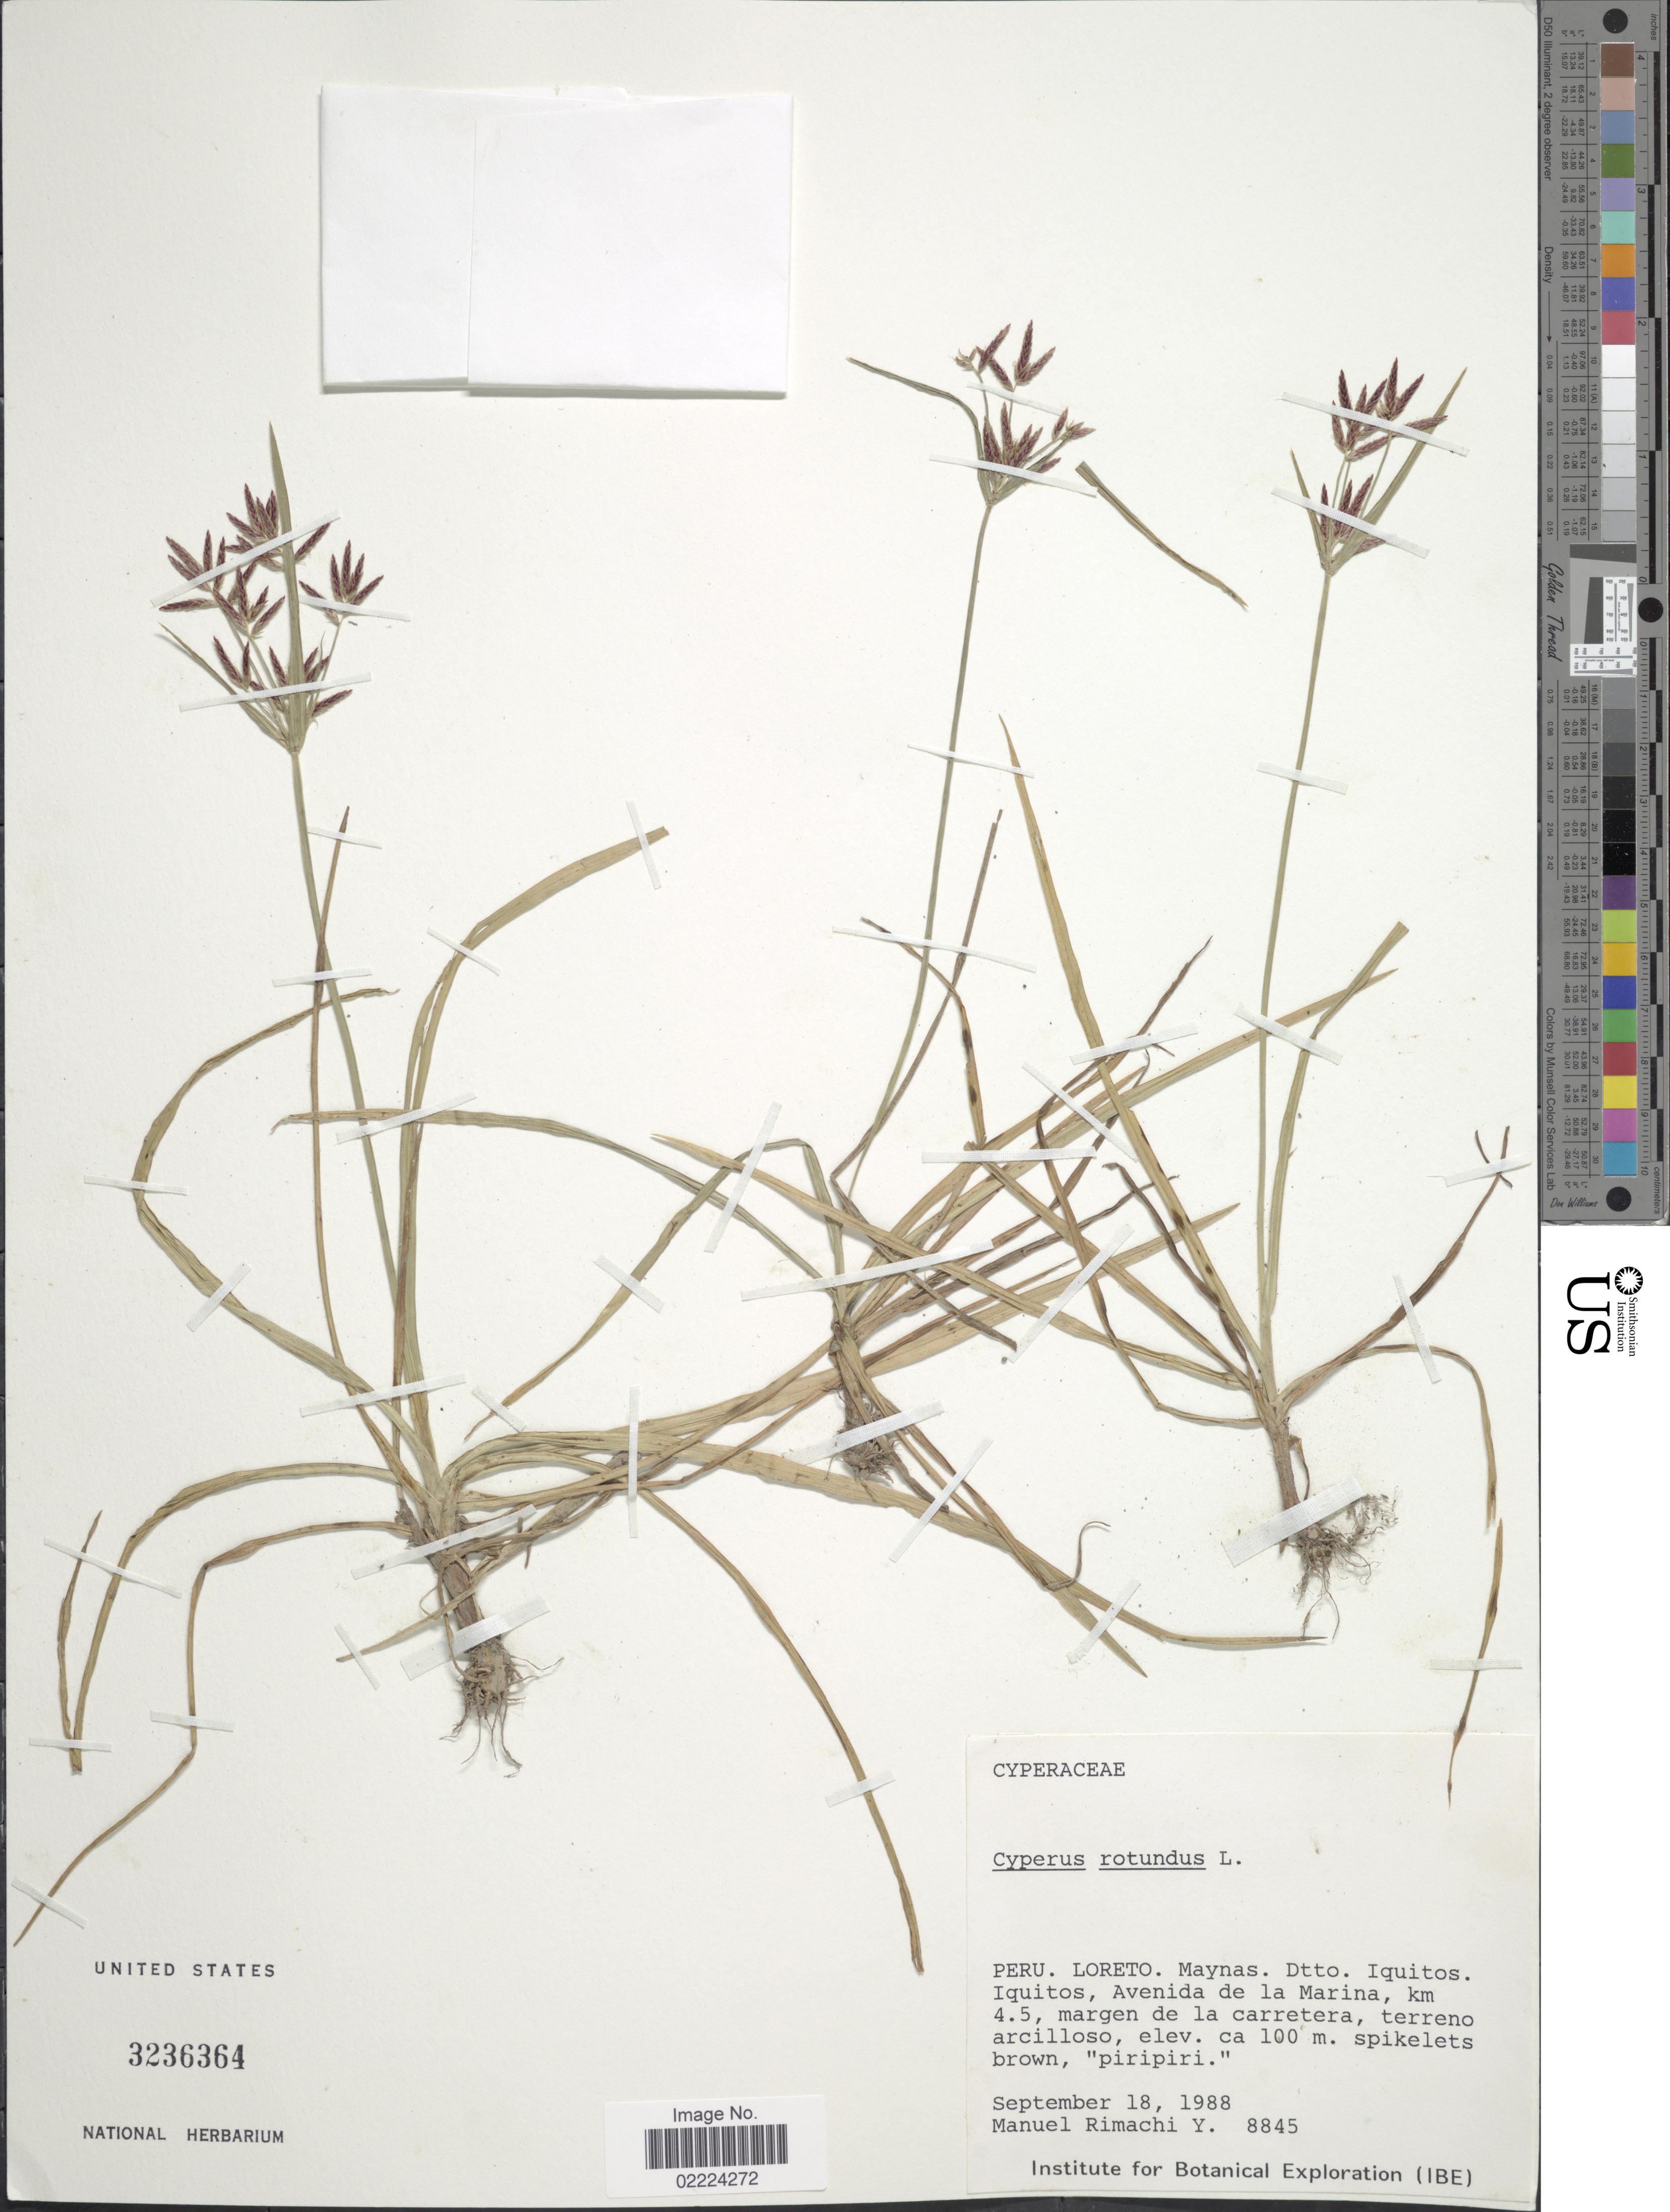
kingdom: Plantae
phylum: Tracheophyta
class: Liliopsida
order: Poales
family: Cyperaceae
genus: Cyperus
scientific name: Cyperus rotundus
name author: L.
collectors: M. Rimachi Y.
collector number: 8845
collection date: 1988-09-18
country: Peru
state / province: Loreto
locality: Maynas. Dtto. Iquitos. Iquitos, Avenida de la Marina, km. 4.5, margen de la carretera, terreno arcilloso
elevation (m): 100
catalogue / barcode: US 3236364